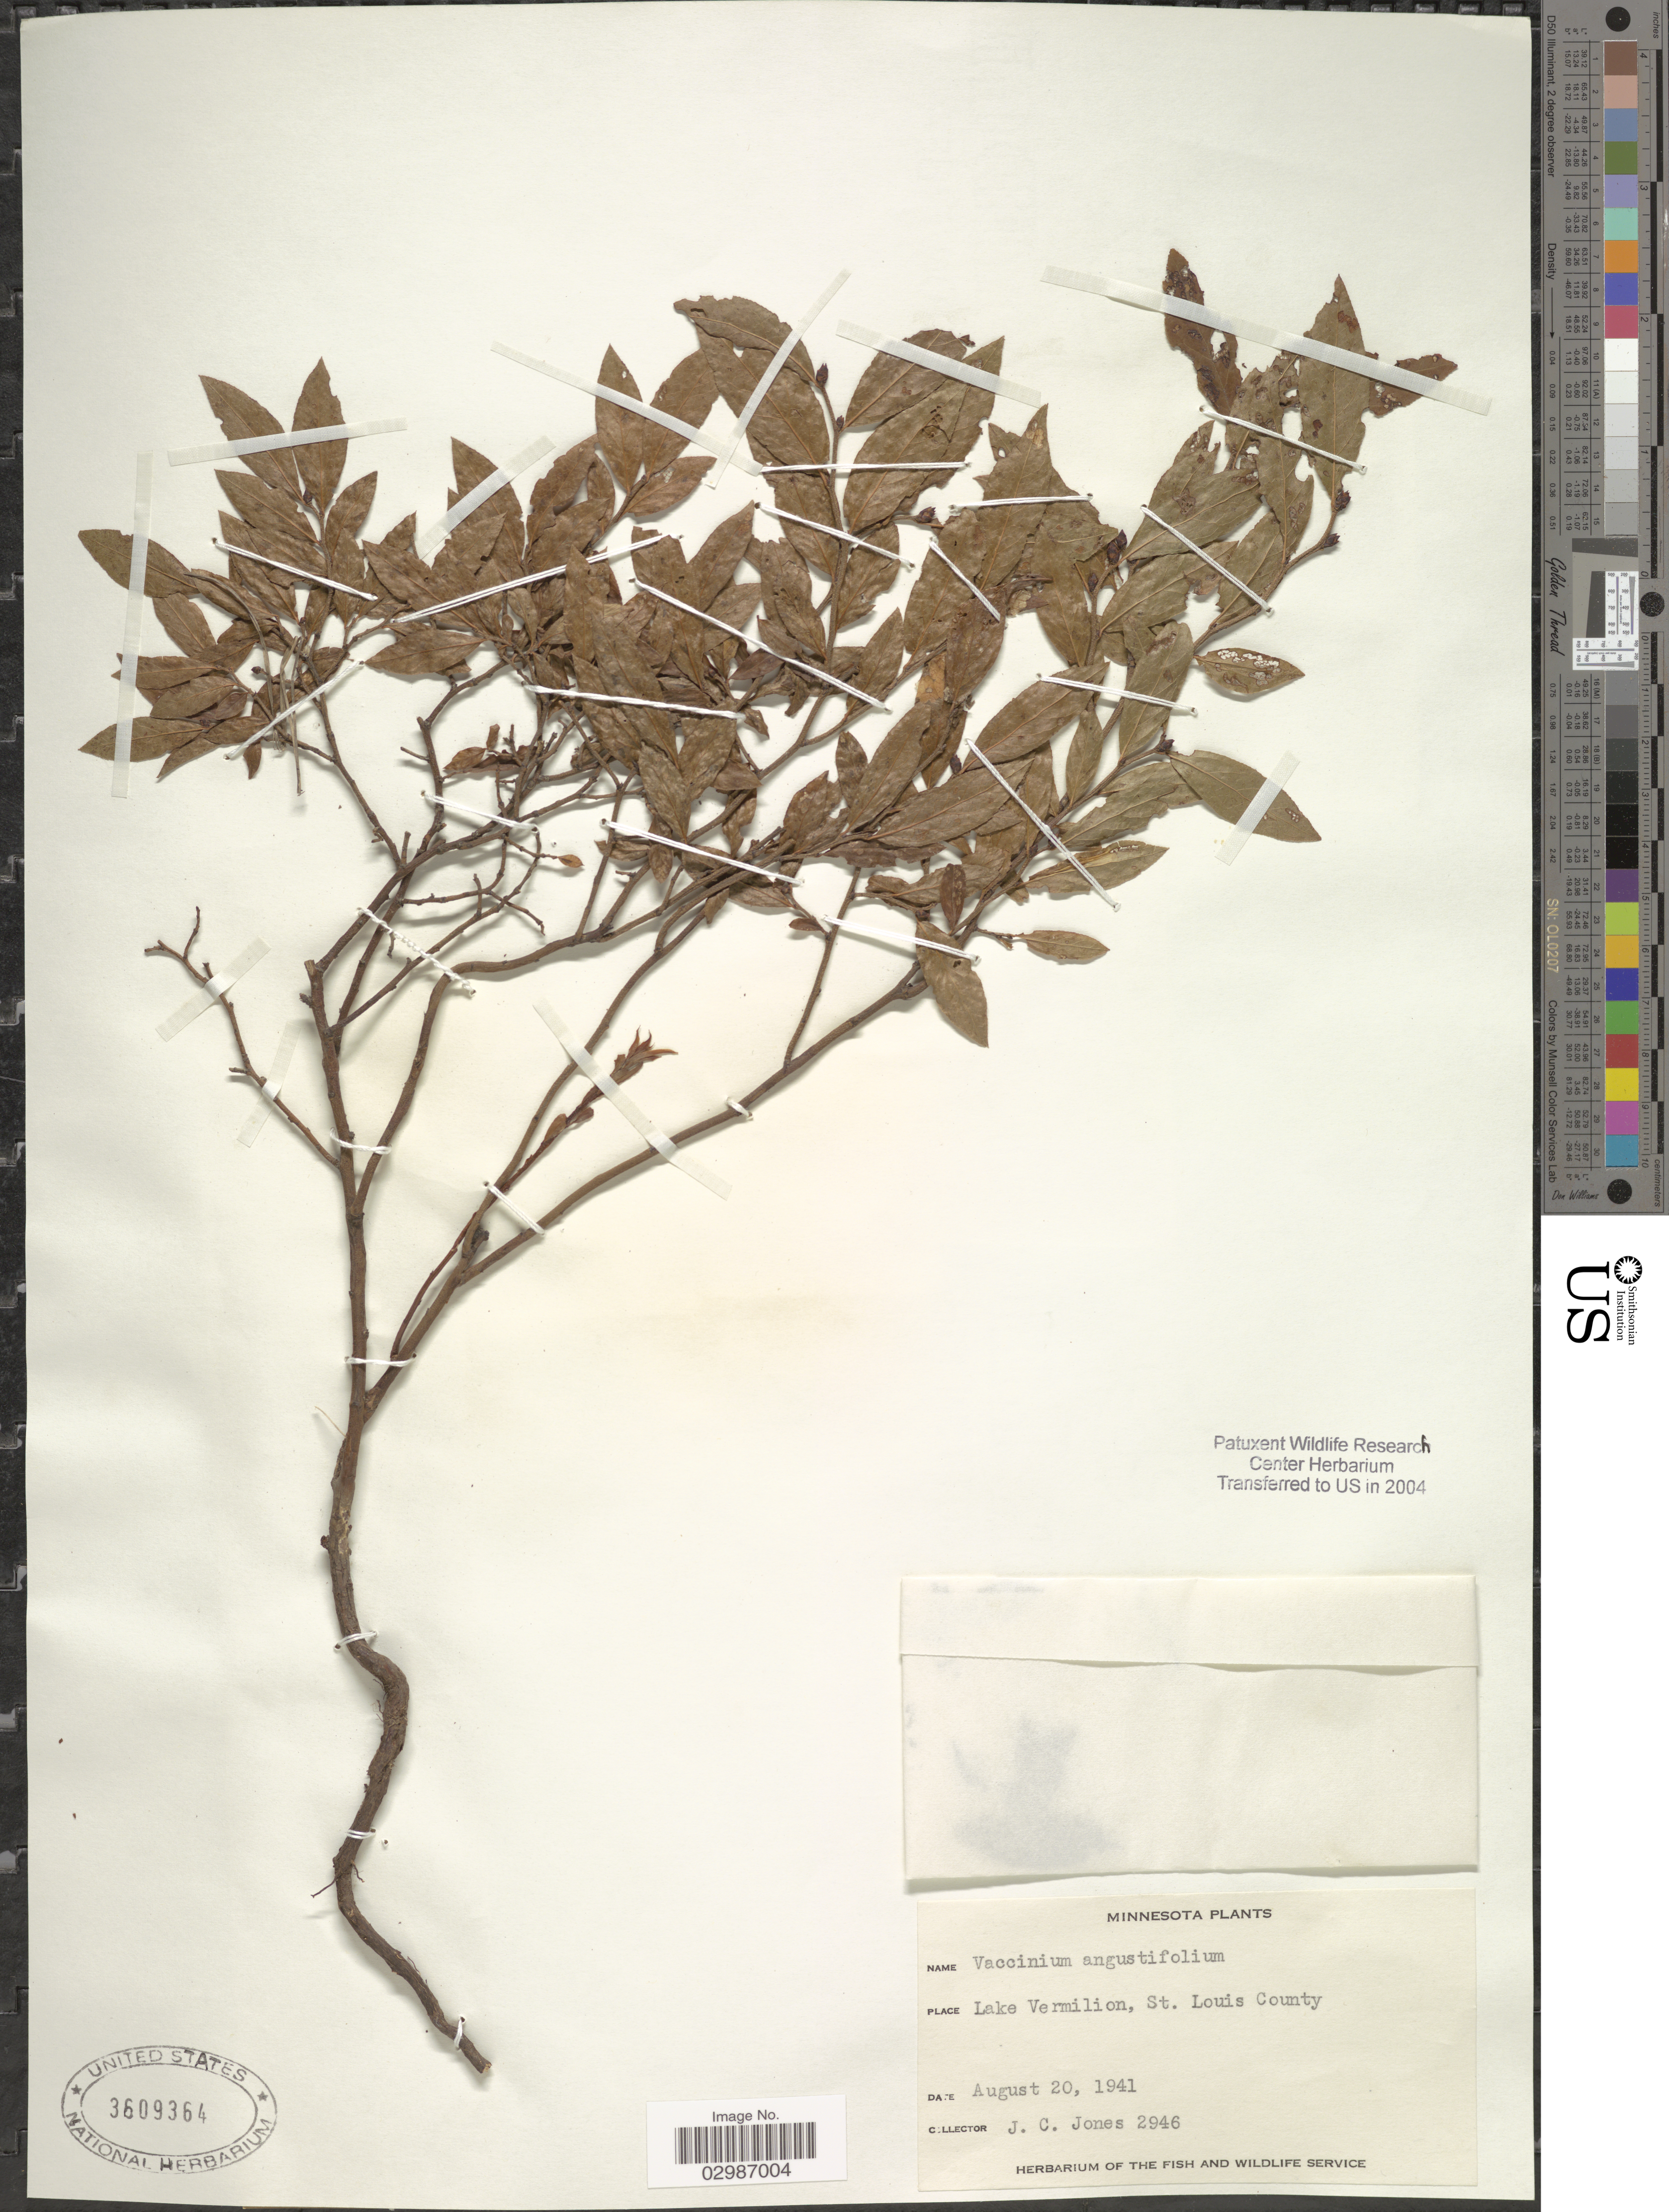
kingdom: Plantae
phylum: Tracheophyta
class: Magnoliopsida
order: Ericales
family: Ericaceae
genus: Vaccinium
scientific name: Vaccinium angustifolium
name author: Aiton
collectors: J. Jones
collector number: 2946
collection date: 1941-08-20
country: United States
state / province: Minnesota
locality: Lake Vermilion, St. Louis County.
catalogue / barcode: US 3609364